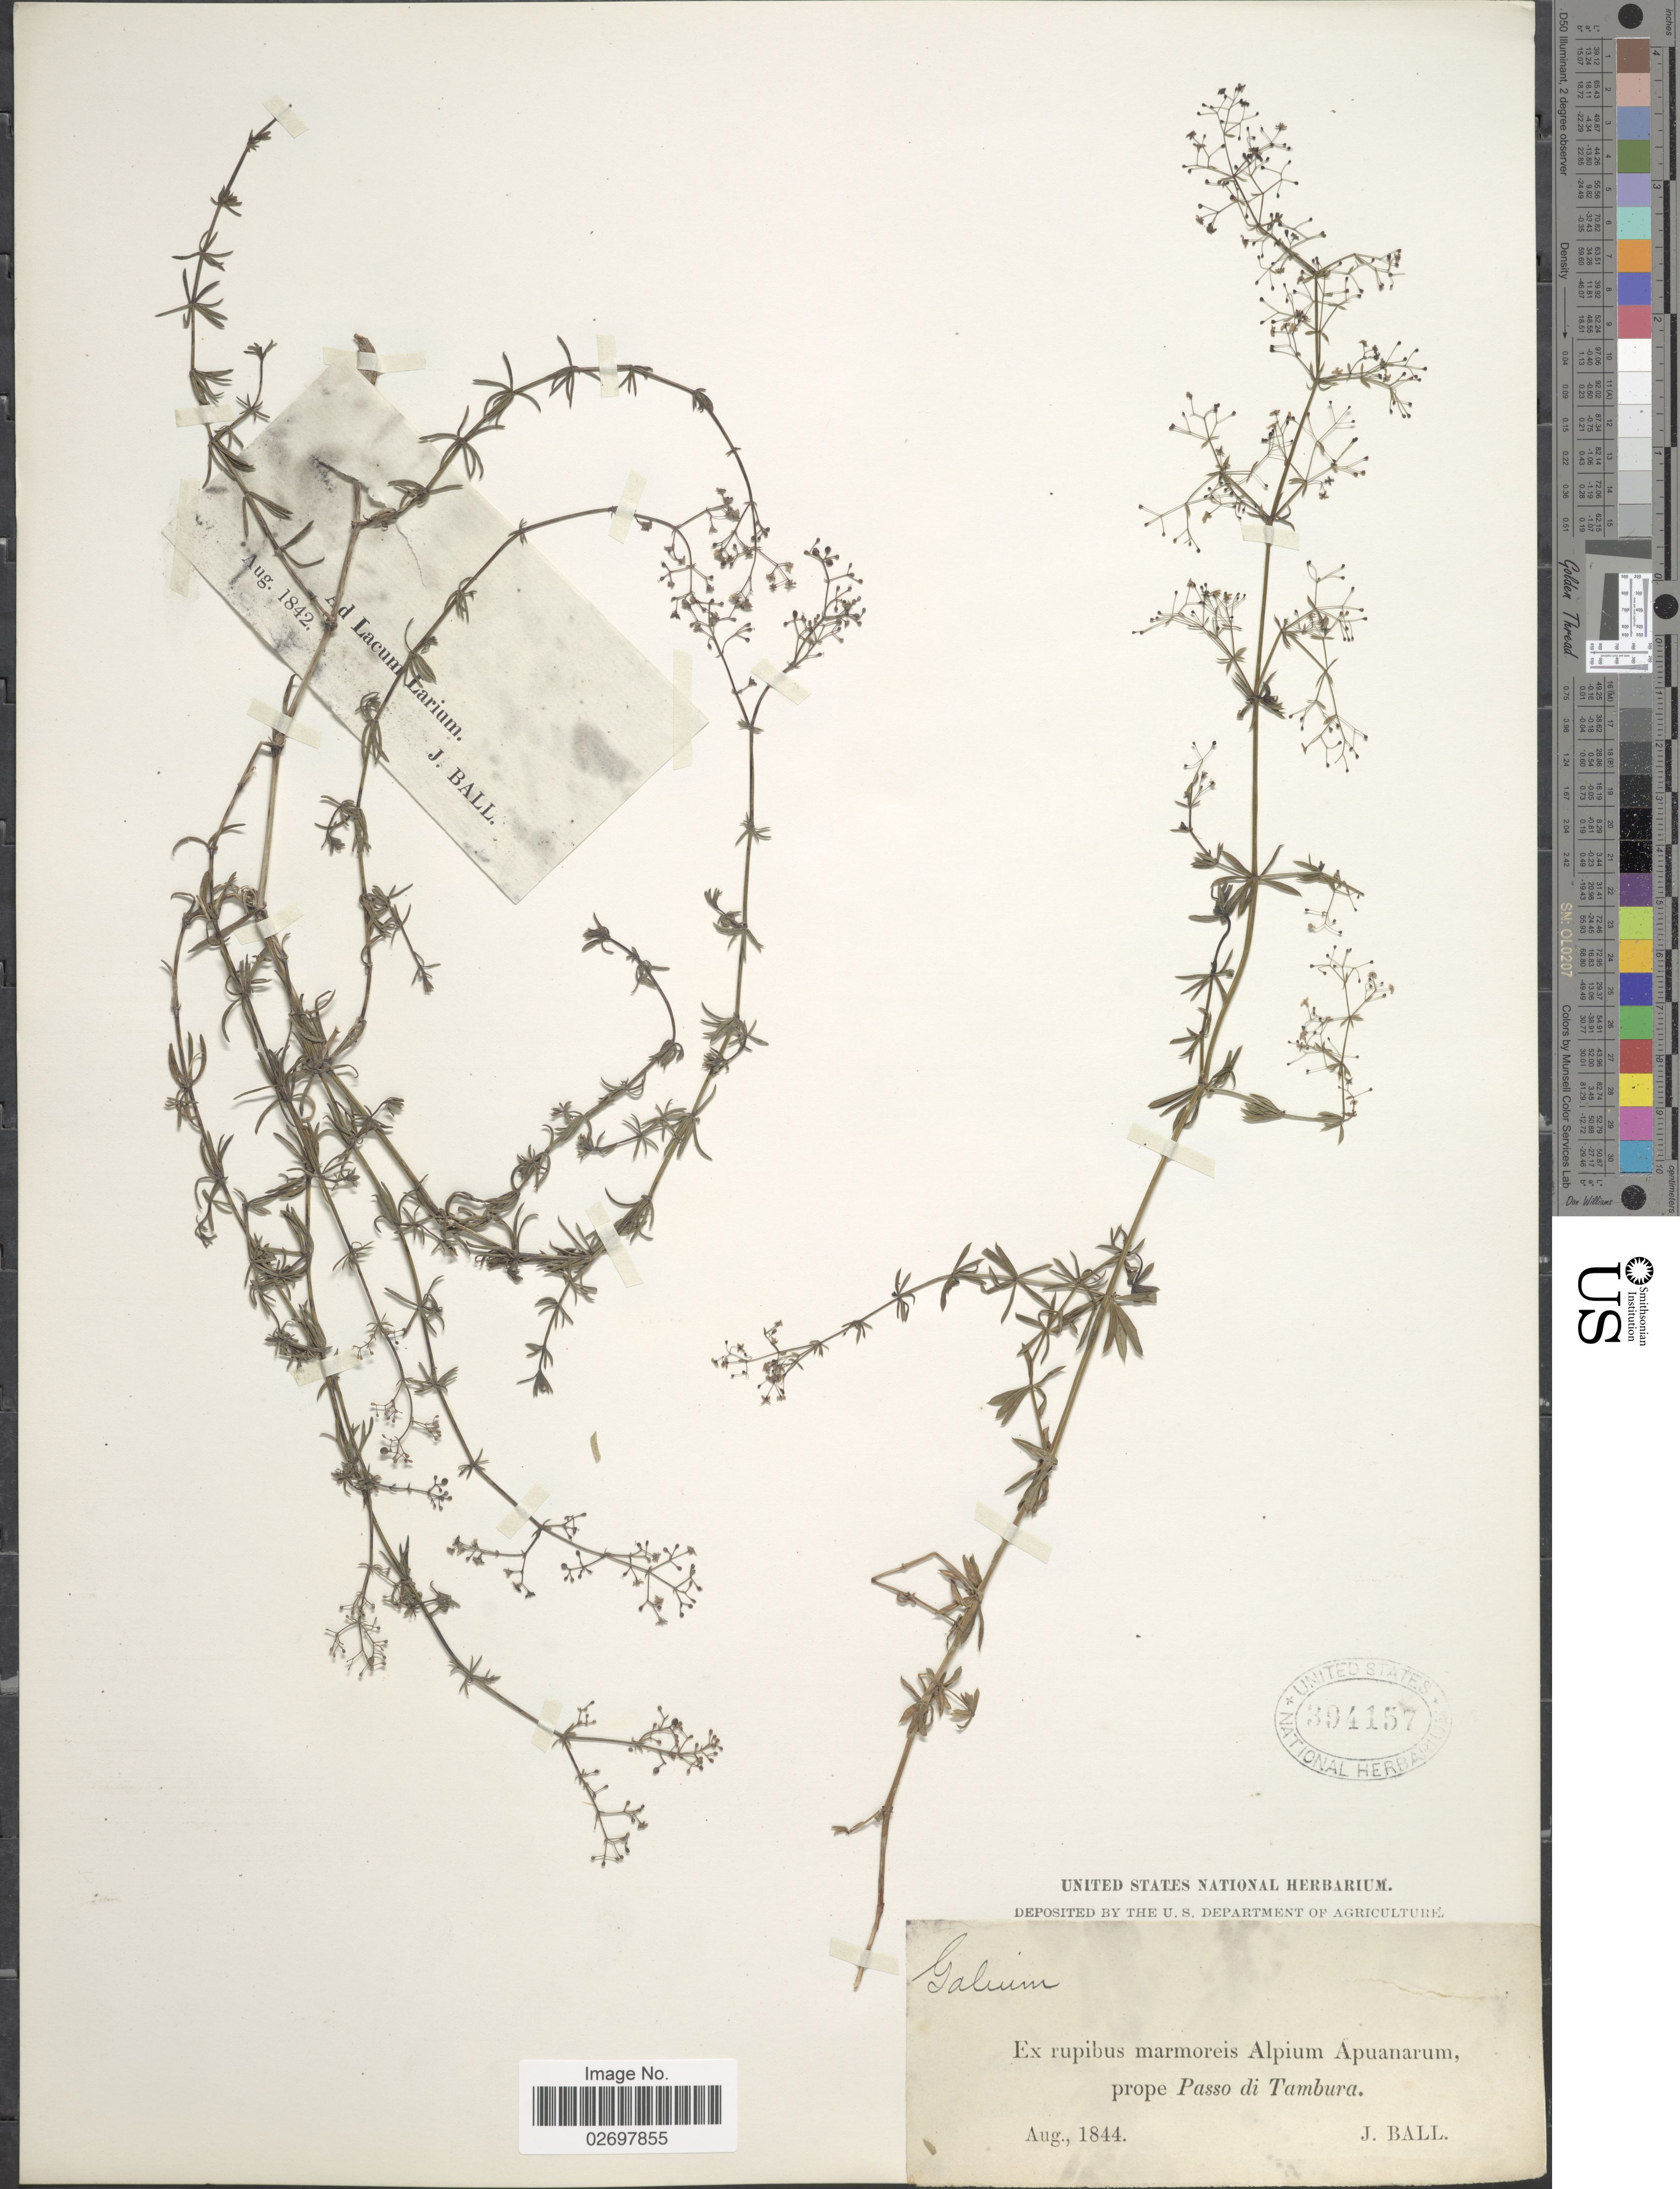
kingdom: Plantae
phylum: Tracheophyta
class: Magnoliopsida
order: Gentianales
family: Rubiaceae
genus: Galium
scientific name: Galium sp.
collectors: J. Ball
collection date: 1844-08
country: Italy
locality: Ex rupibus marmoreis Alpium Apuanarum prope Passo di Tambura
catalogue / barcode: US 394157